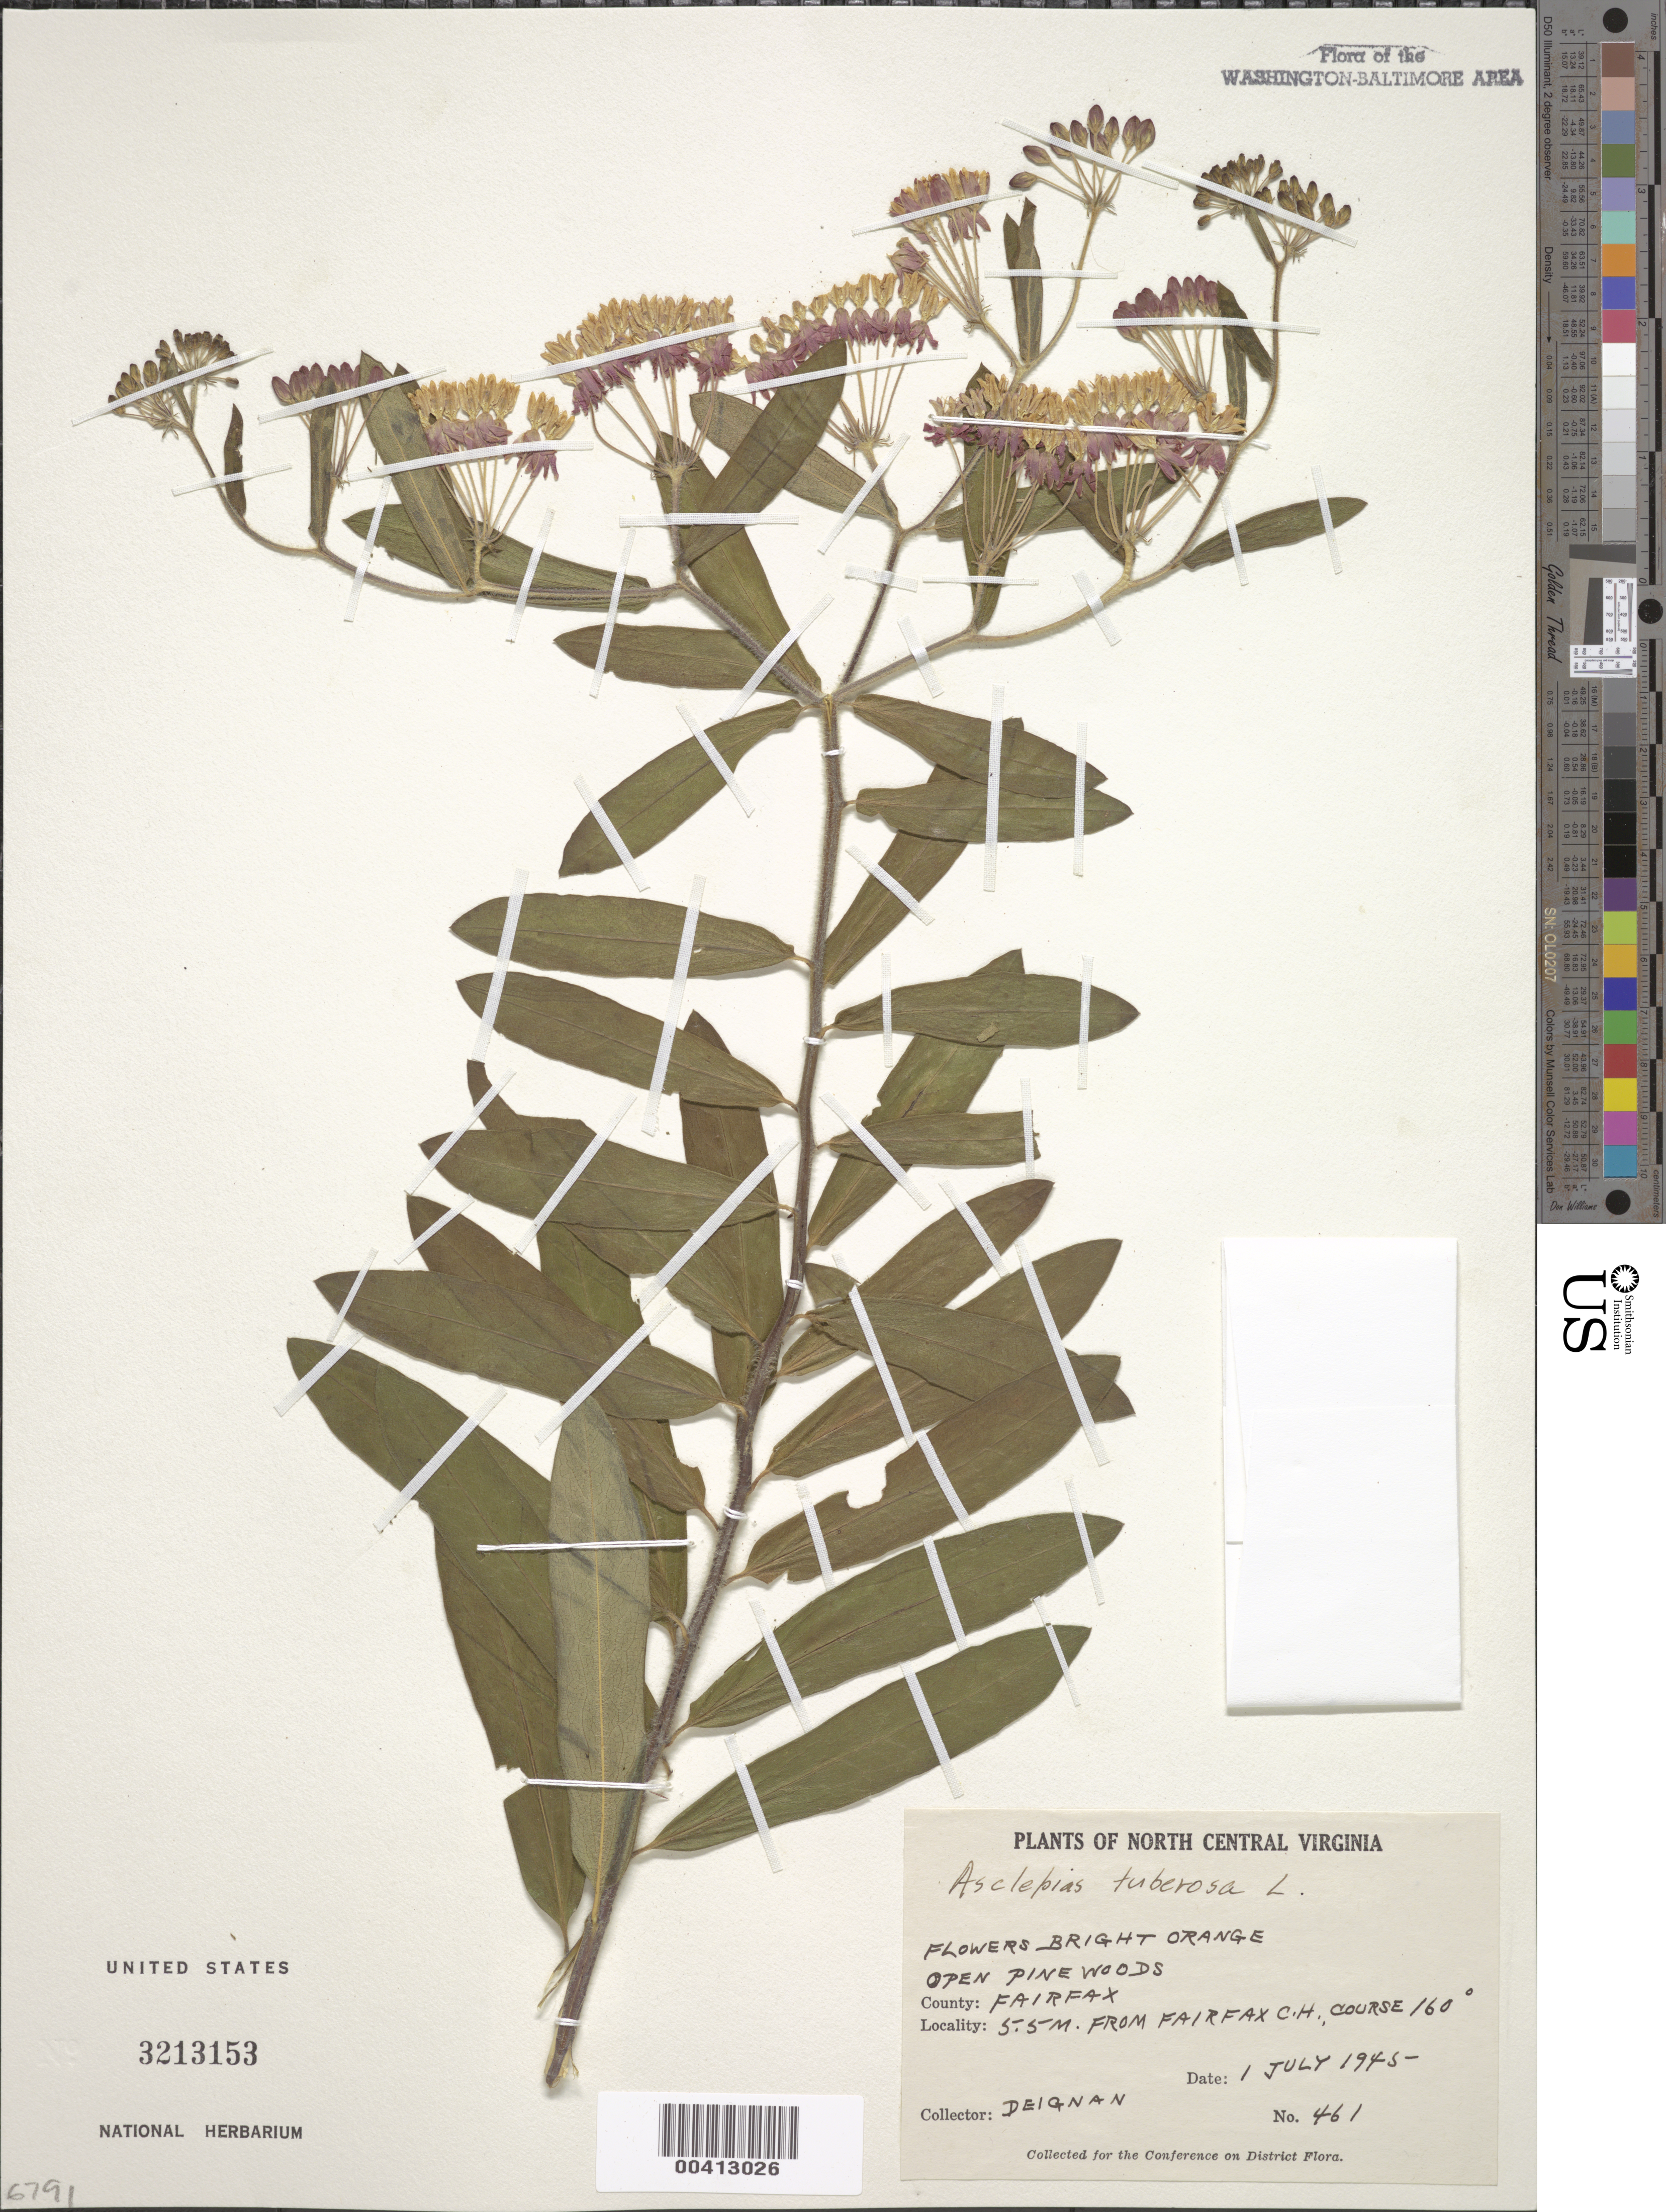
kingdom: Plantae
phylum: Tracheophyta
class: Magnoliopsida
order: Gentianales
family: Apocynaceae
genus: Asclepias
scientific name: Asclepias tuberosa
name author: L.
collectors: H. Deignan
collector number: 461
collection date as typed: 01 Jul 1945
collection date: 1945-07-01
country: United States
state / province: Virginia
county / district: Fairfax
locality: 5.5 Miles from Fairfax County Courthouse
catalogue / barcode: US 3213153